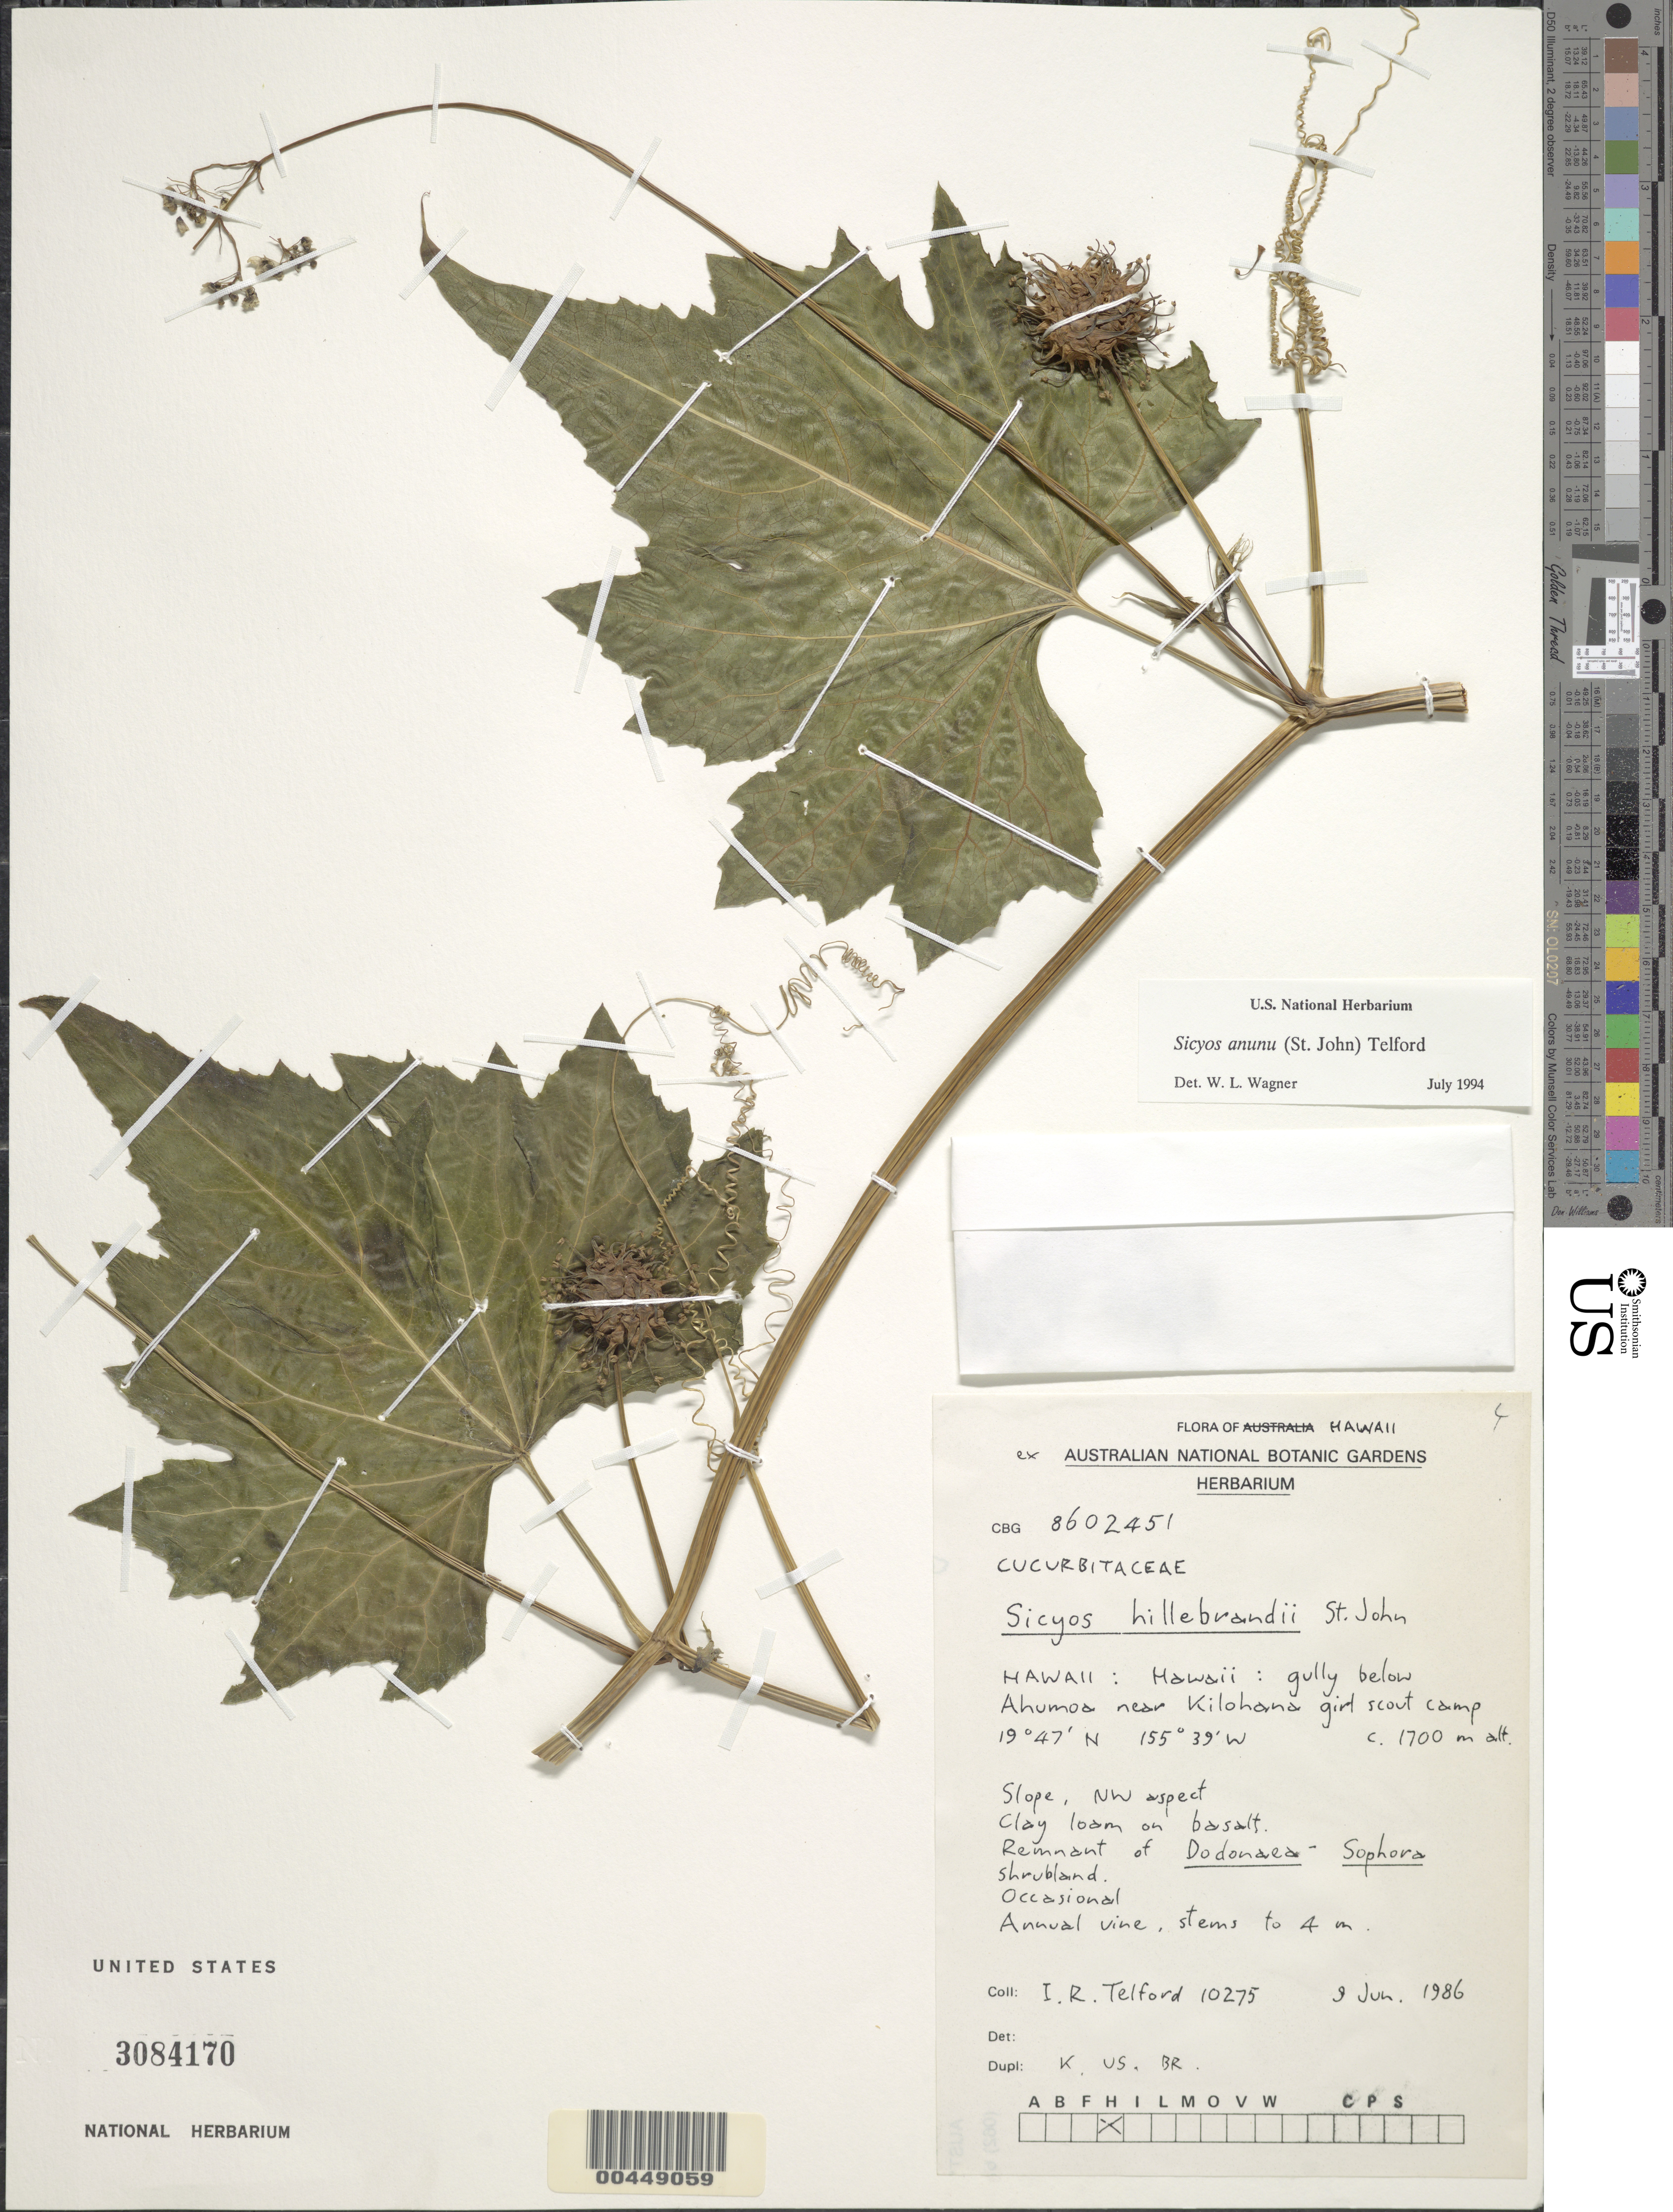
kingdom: Plantae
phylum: Tracheophyta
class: Magnoliopsida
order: Cucurbitales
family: Cucurbitaceae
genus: Sicyos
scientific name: Sicyos anunu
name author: (H. St. John) I. Telford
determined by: Wagner, W. L., (BOT), Smithsonian Institution - National Museum of Natural History (UNITED STATES)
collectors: I. R. Telford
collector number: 10275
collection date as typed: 9 Jun 1986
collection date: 1986-06-09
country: United States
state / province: Hawaii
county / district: Hawaii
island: Hawaii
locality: Gully below Ahumoa near Kilohana girl scout camp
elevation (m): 1700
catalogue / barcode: US 3084170